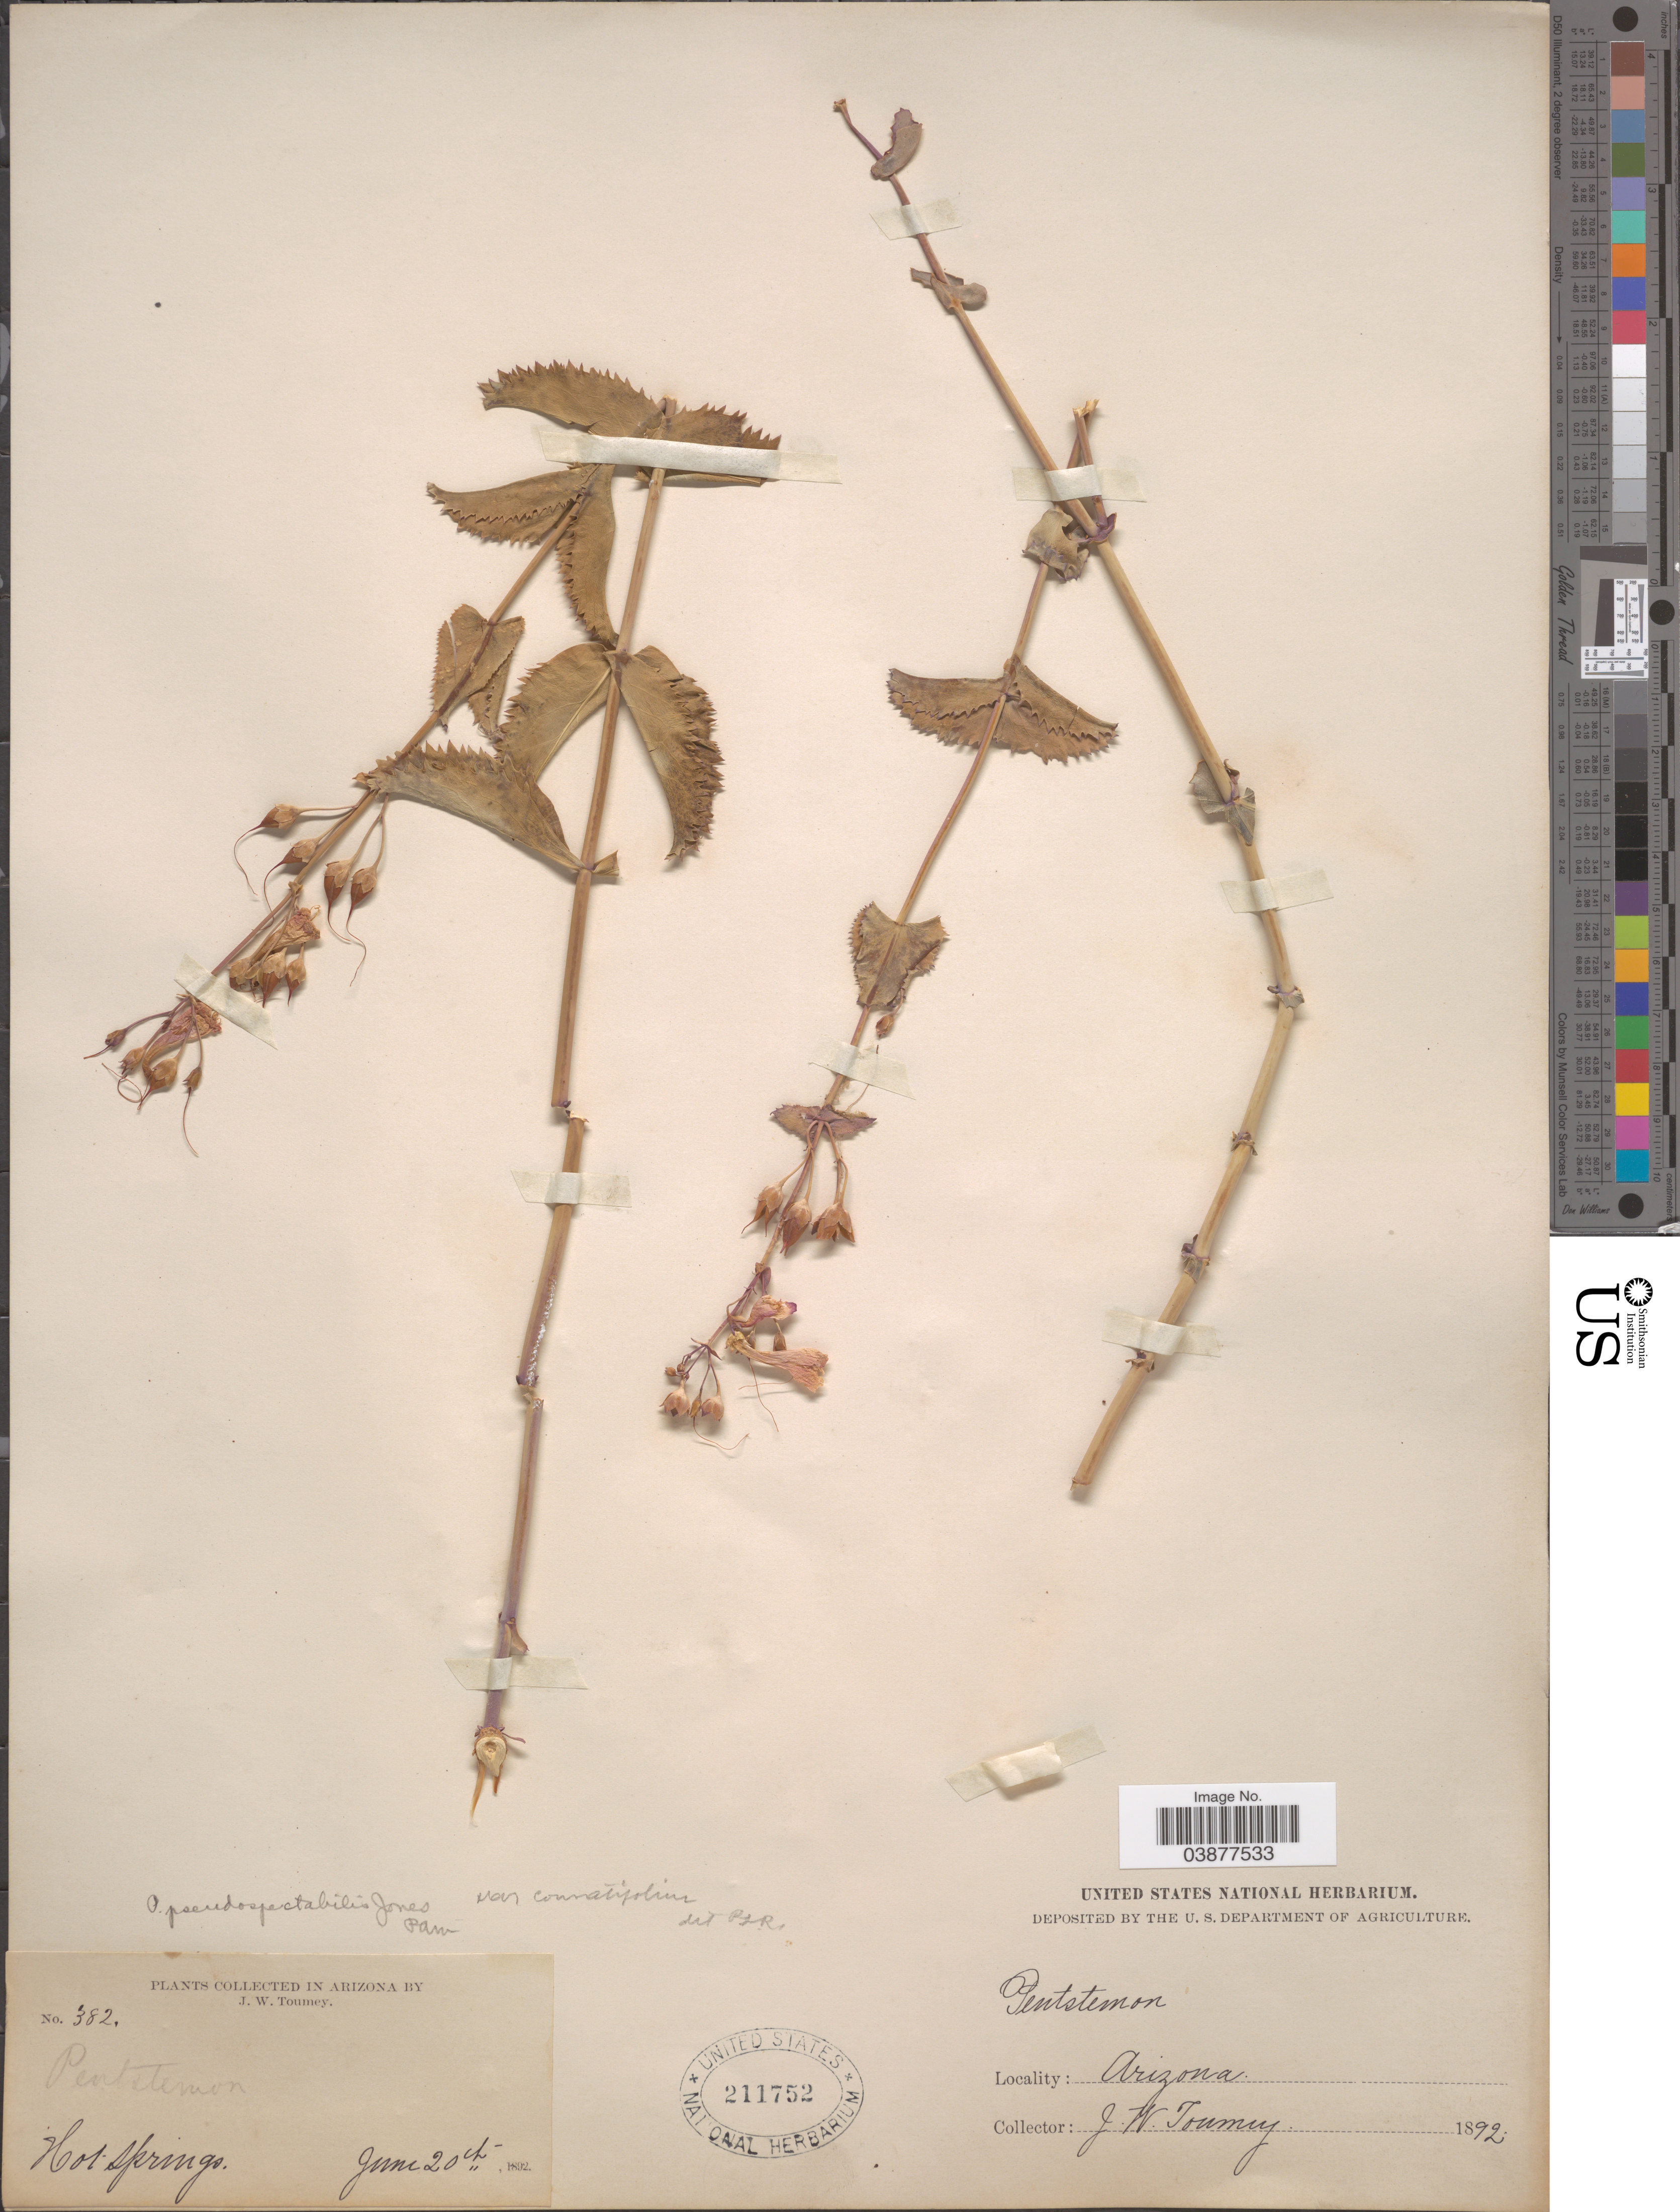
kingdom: Plantae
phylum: Tracheophyta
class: Magnoliopsida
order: Lamiales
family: Plantaginaceae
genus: Penstemon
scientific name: Penstemon pseudospectabilis var. connatifolius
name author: (A. Nelson) D.D. Keck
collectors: J. W. Toumey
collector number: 382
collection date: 1892-06-20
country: United States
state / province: Arizona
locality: Hot Springs.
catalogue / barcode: US 211752